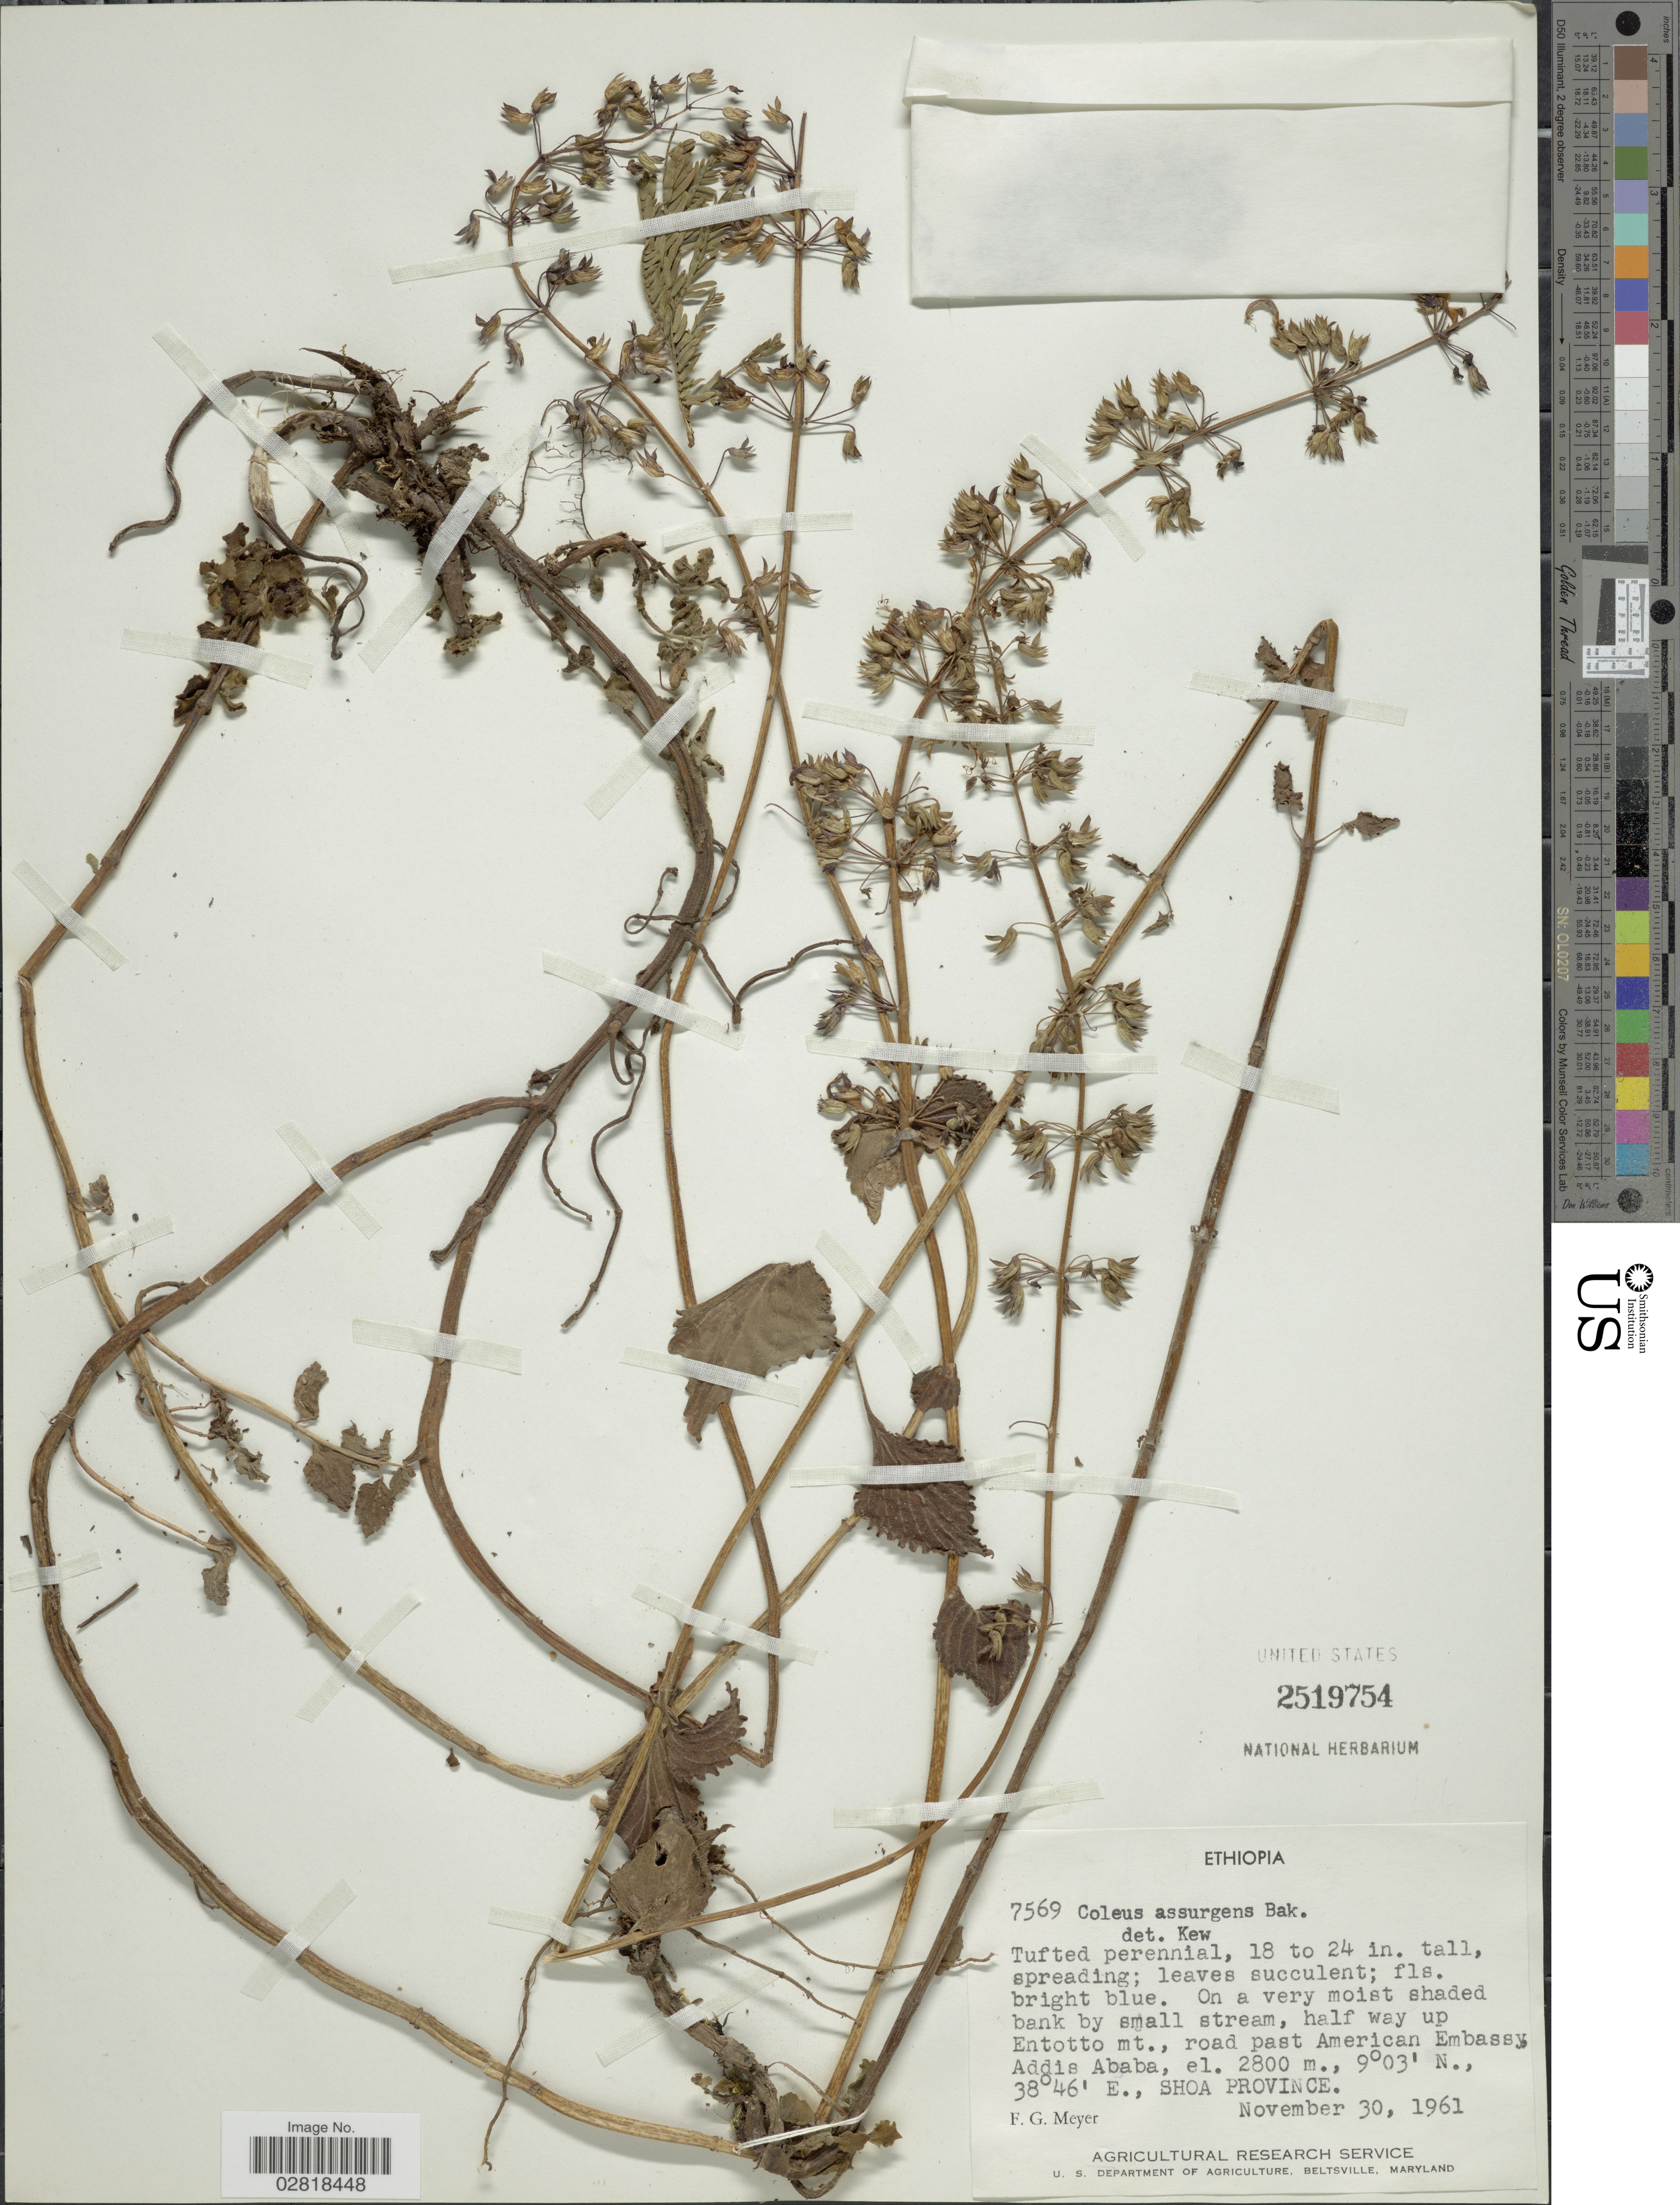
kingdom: Plantae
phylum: Tracheophyta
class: Magnoliopsida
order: Lamiales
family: Lamiaceae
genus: Plectranthus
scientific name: Plectranthus alpinus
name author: (Vatke) Ryding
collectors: F. G. Meyer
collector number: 7569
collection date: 1961-11-30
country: Ethiopia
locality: On a very moist shaded bank by small stream, half way up Entotto mt., road past American Embassy, Addis Ababa, Shoa Province.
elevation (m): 2800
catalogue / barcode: US 2519754